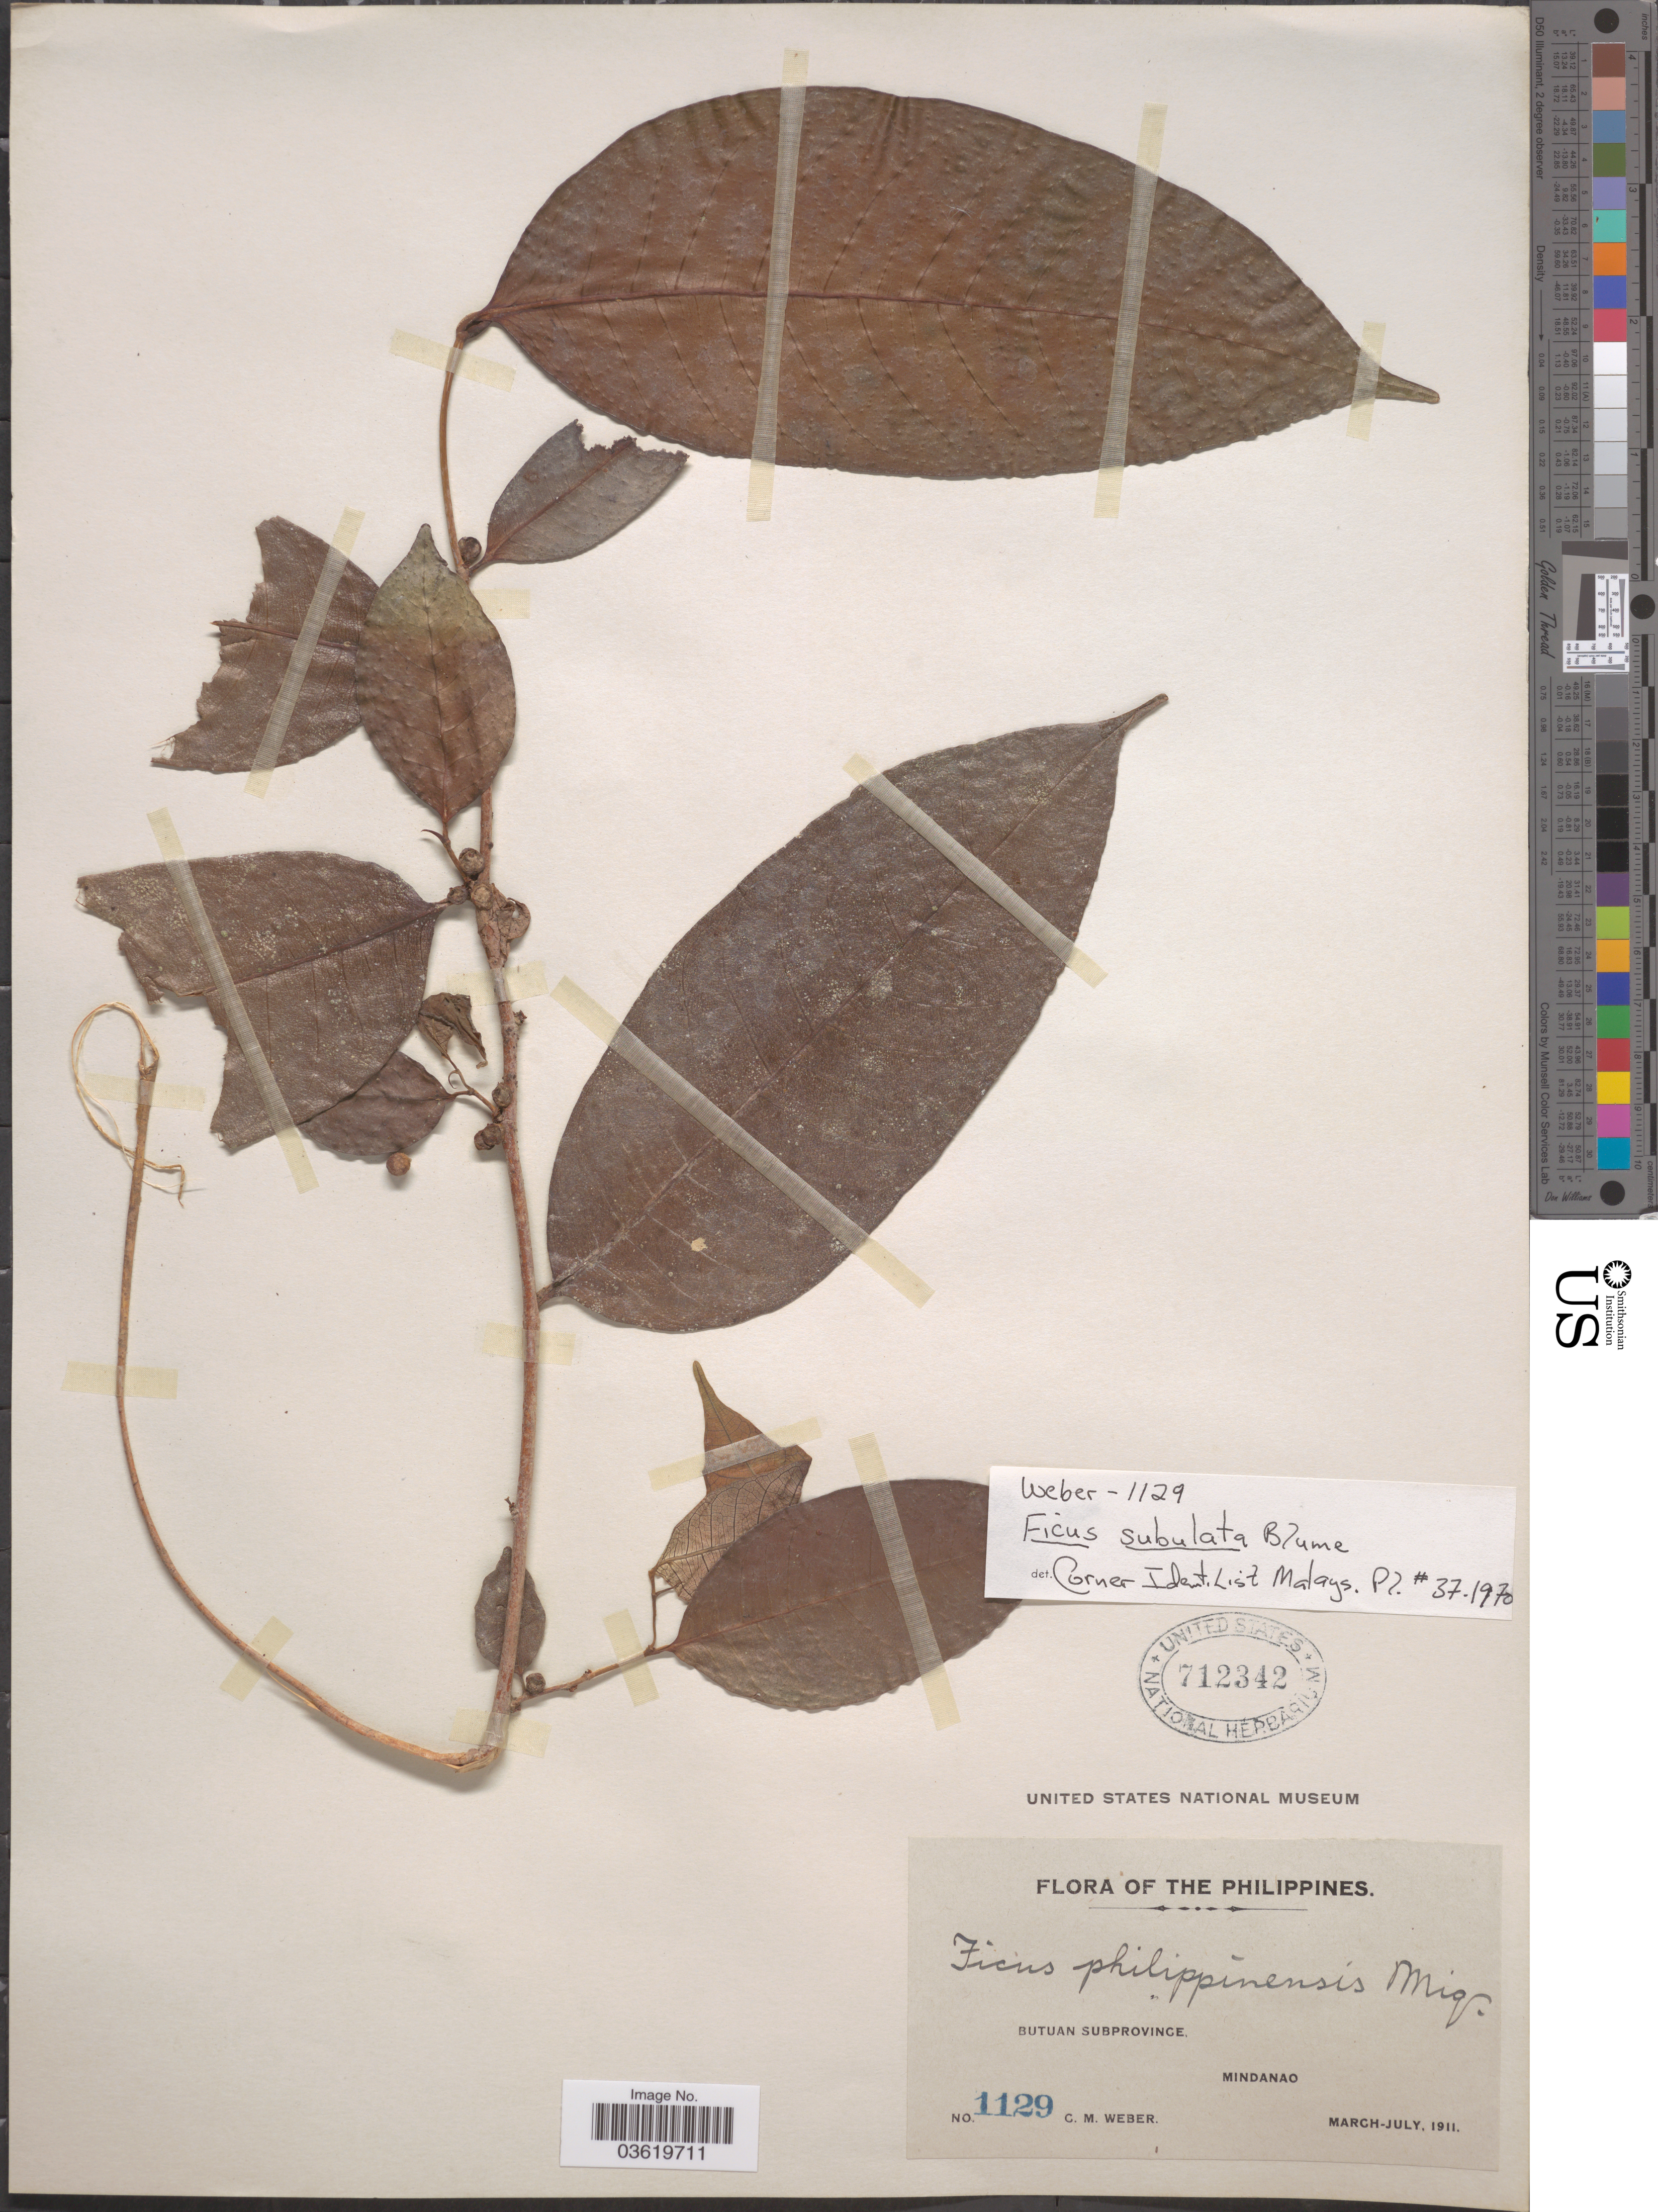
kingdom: Plantae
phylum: Tracheophyta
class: Magnoliopsida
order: Rosales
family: Moraceae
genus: Ficus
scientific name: Ficus subulata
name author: Blume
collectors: C. M. Weber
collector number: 1129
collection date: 1911-03/1911-07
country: Philippines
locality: Butuan Subprovince. Mindanao.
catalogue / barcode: US 712342